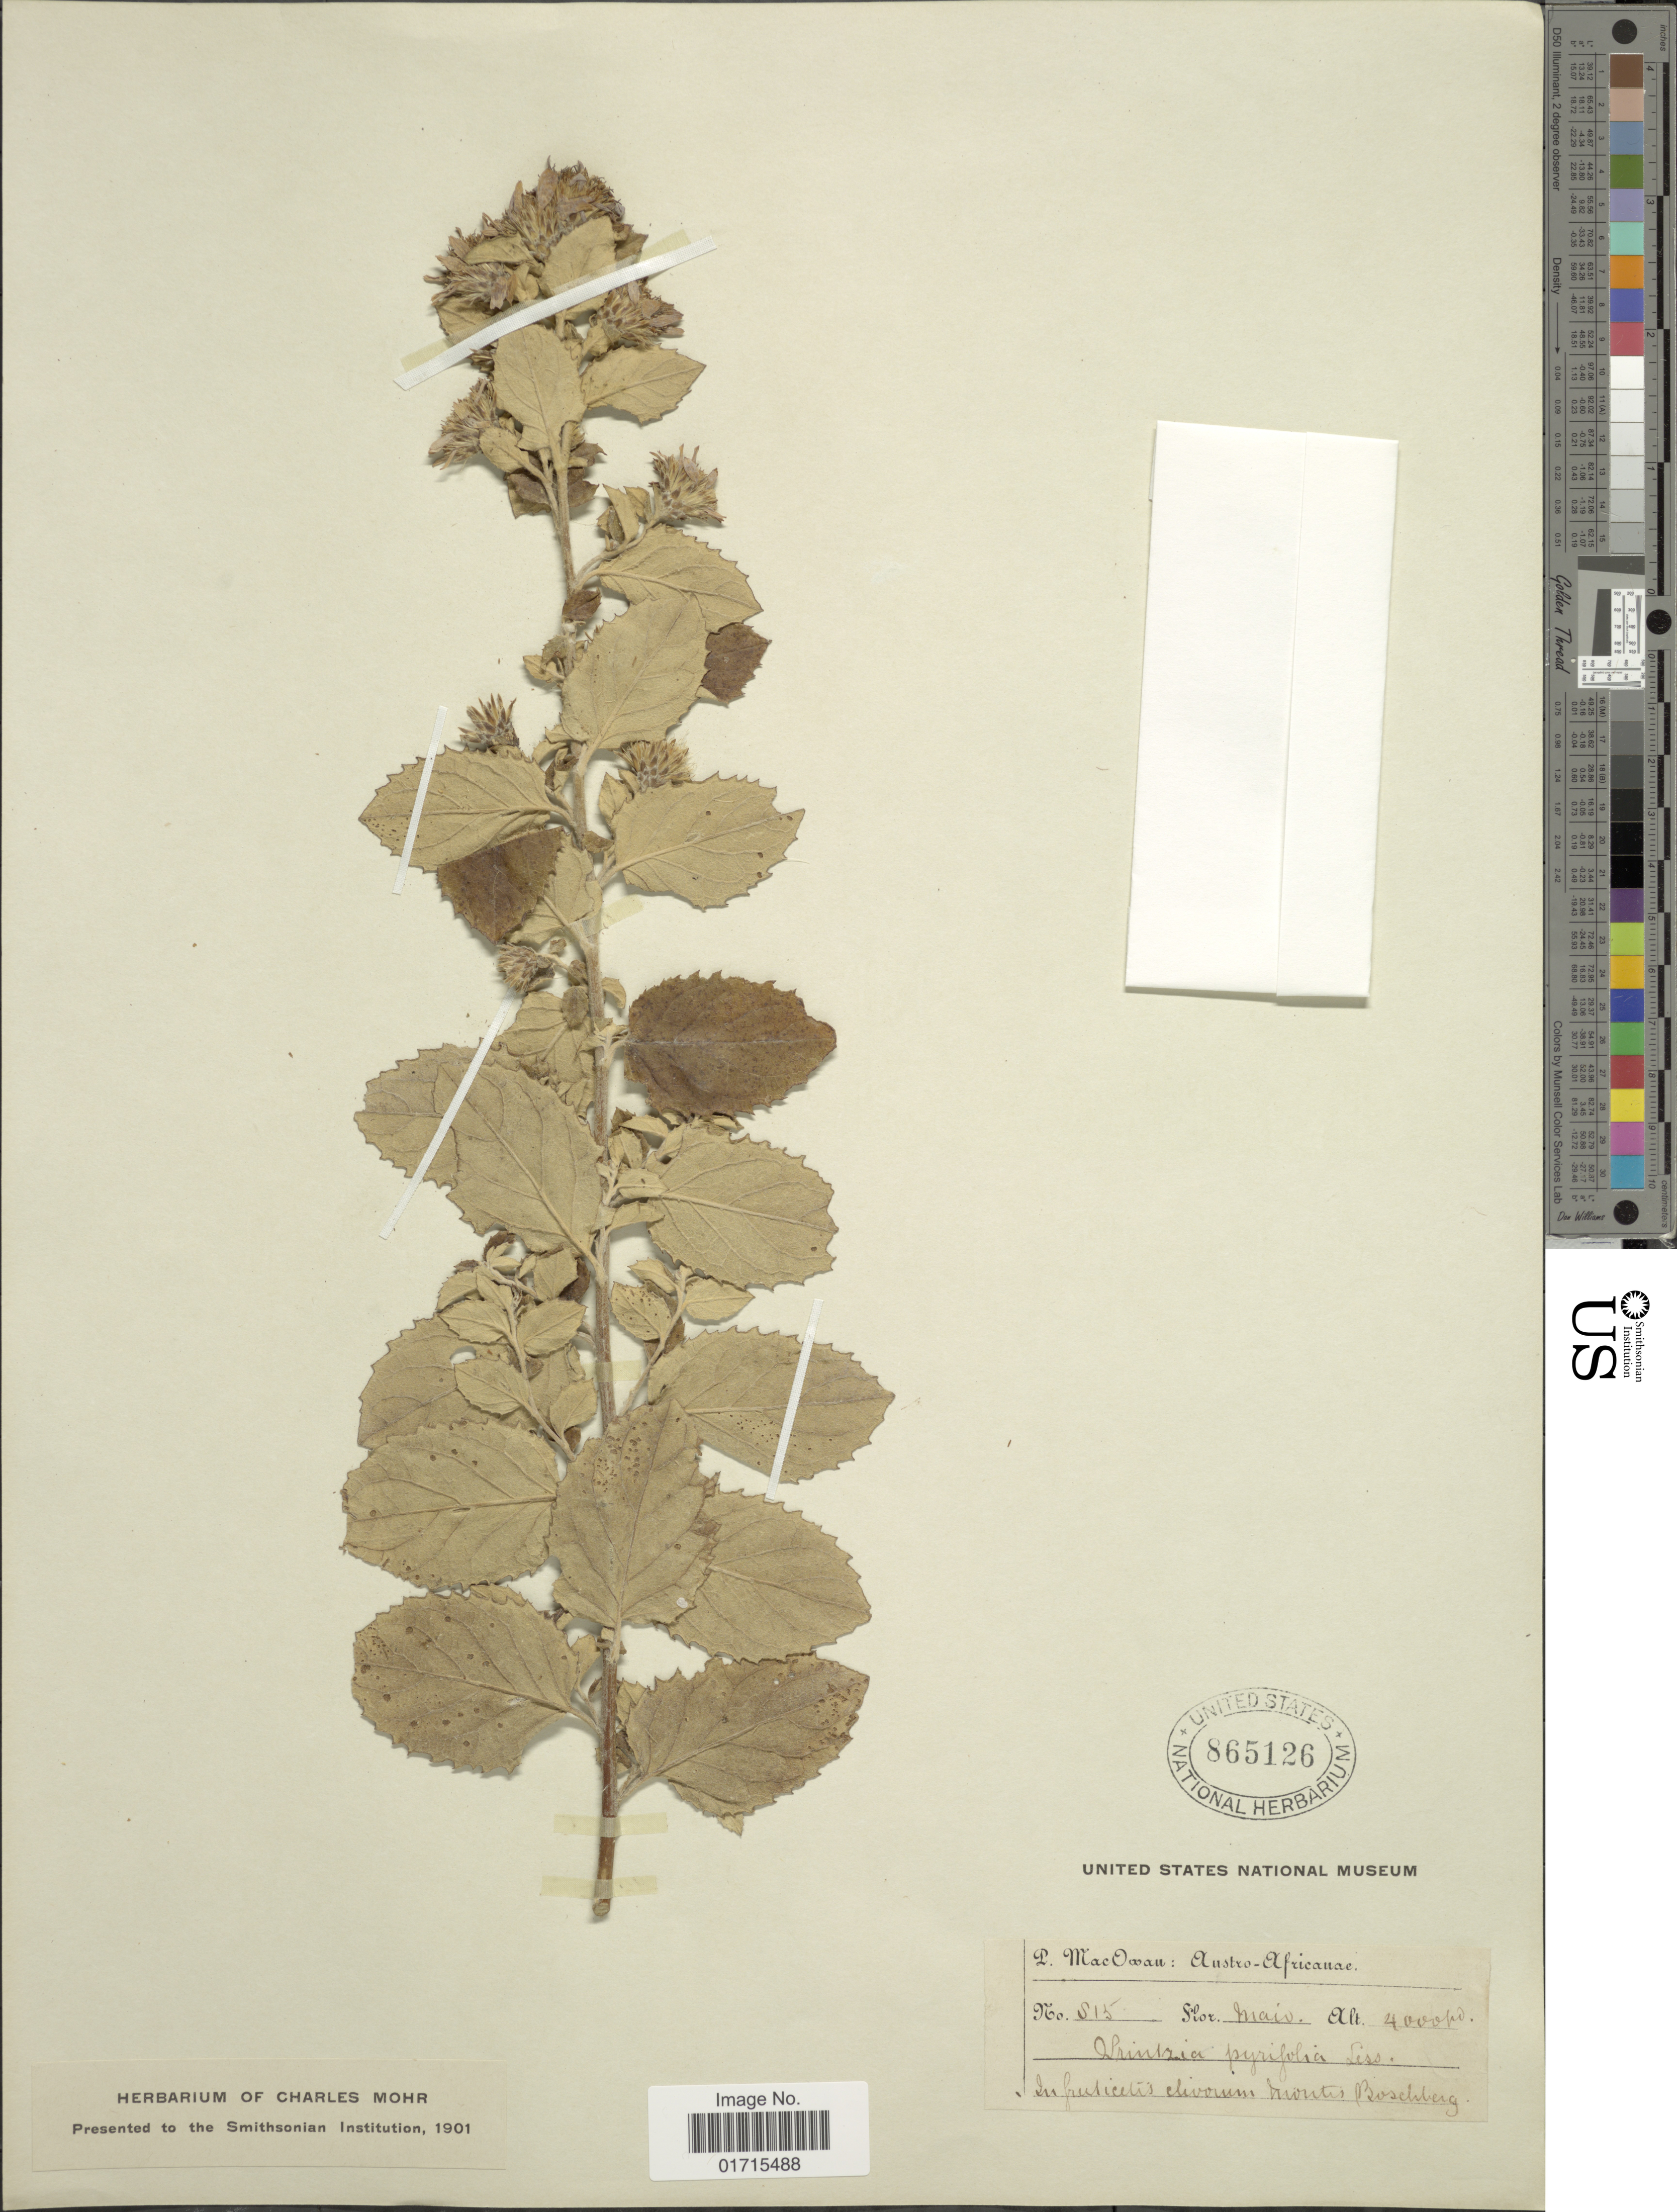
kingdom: Plantae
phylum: Tracheophyta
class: Magnoliopsida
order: Asterales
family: Asteraceae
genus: Printzia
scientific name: Printzia pyrifolia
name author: Less.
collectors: P. MacOwan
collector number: S15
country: South Africa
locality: Austro-Africanse. Maio. In fructicetis clivorum montis Boschberg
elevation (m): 1219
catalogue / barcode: US 865126